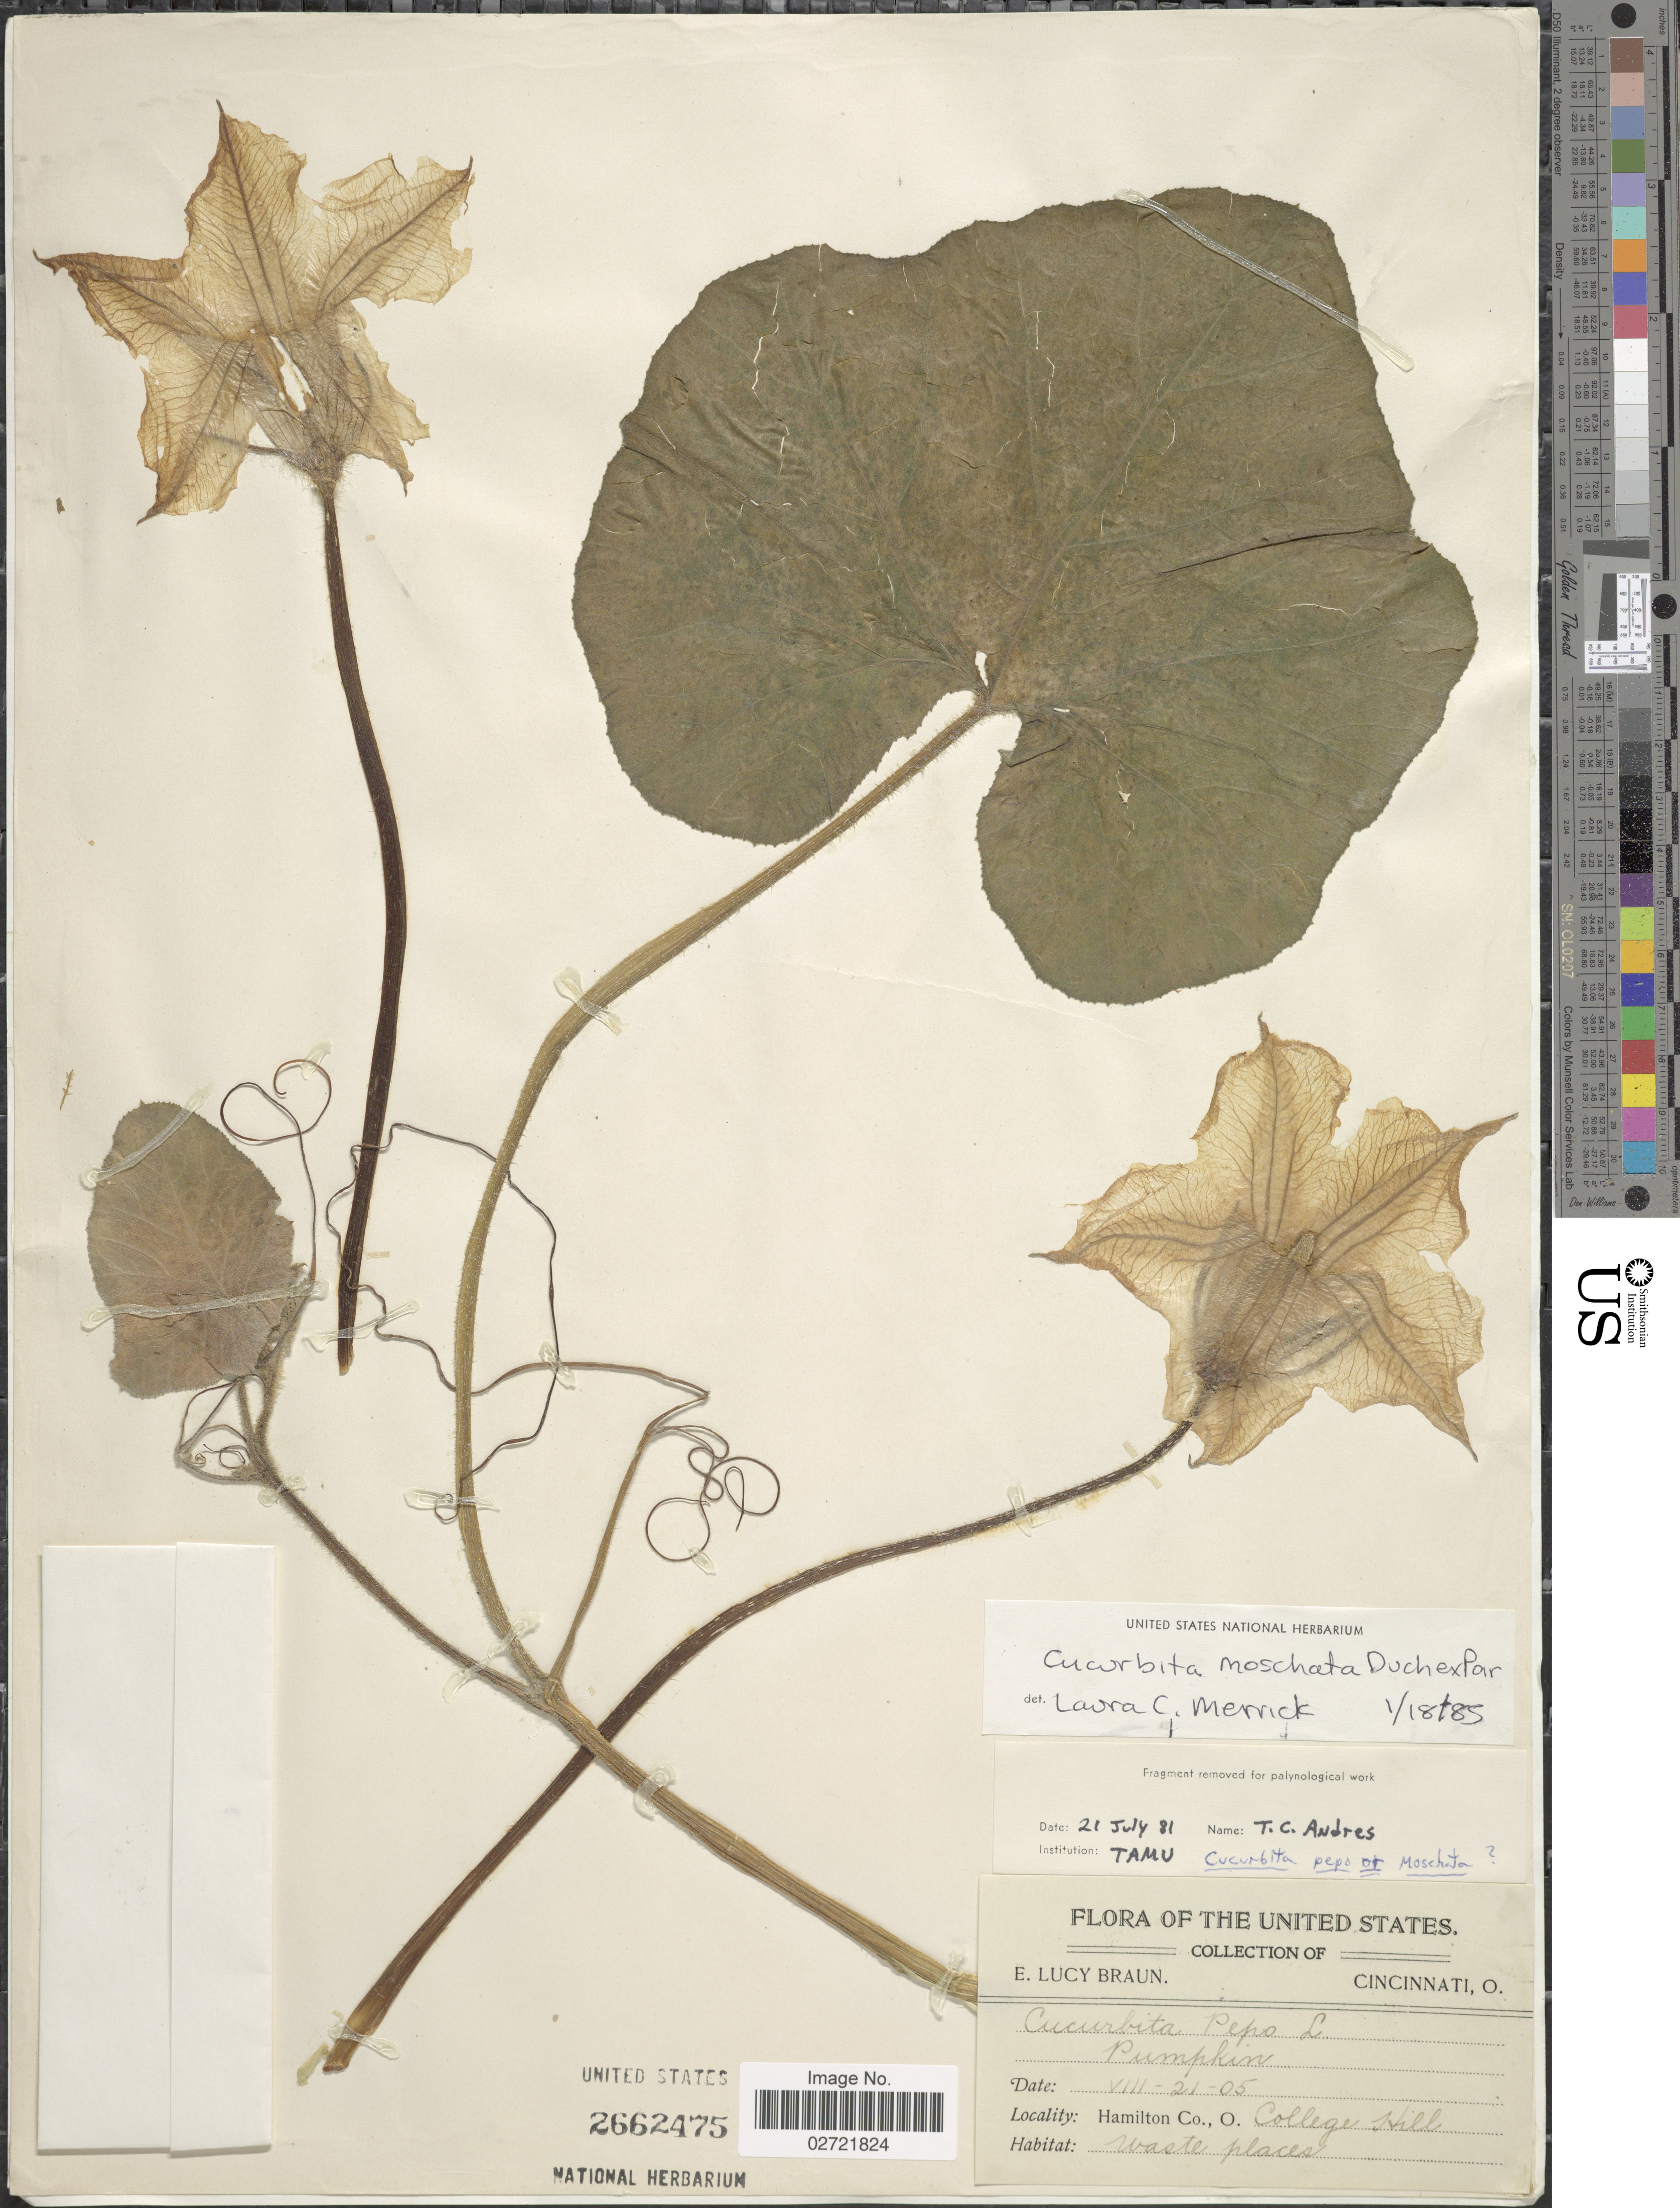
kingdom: Plantae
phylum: Tracheophyta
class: Magnoliopsida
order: Cucurbitales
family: Cucurbitaceae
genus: Cucurbita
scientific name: Cucurbita moschata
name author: (Duch.) Poir.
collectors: E. L. Braun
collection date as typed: Transcribed d/m/y: 21/8/5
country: United States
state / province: Ohio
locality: Hamilton Co., College Hill, waste place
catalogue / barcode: US 2662475